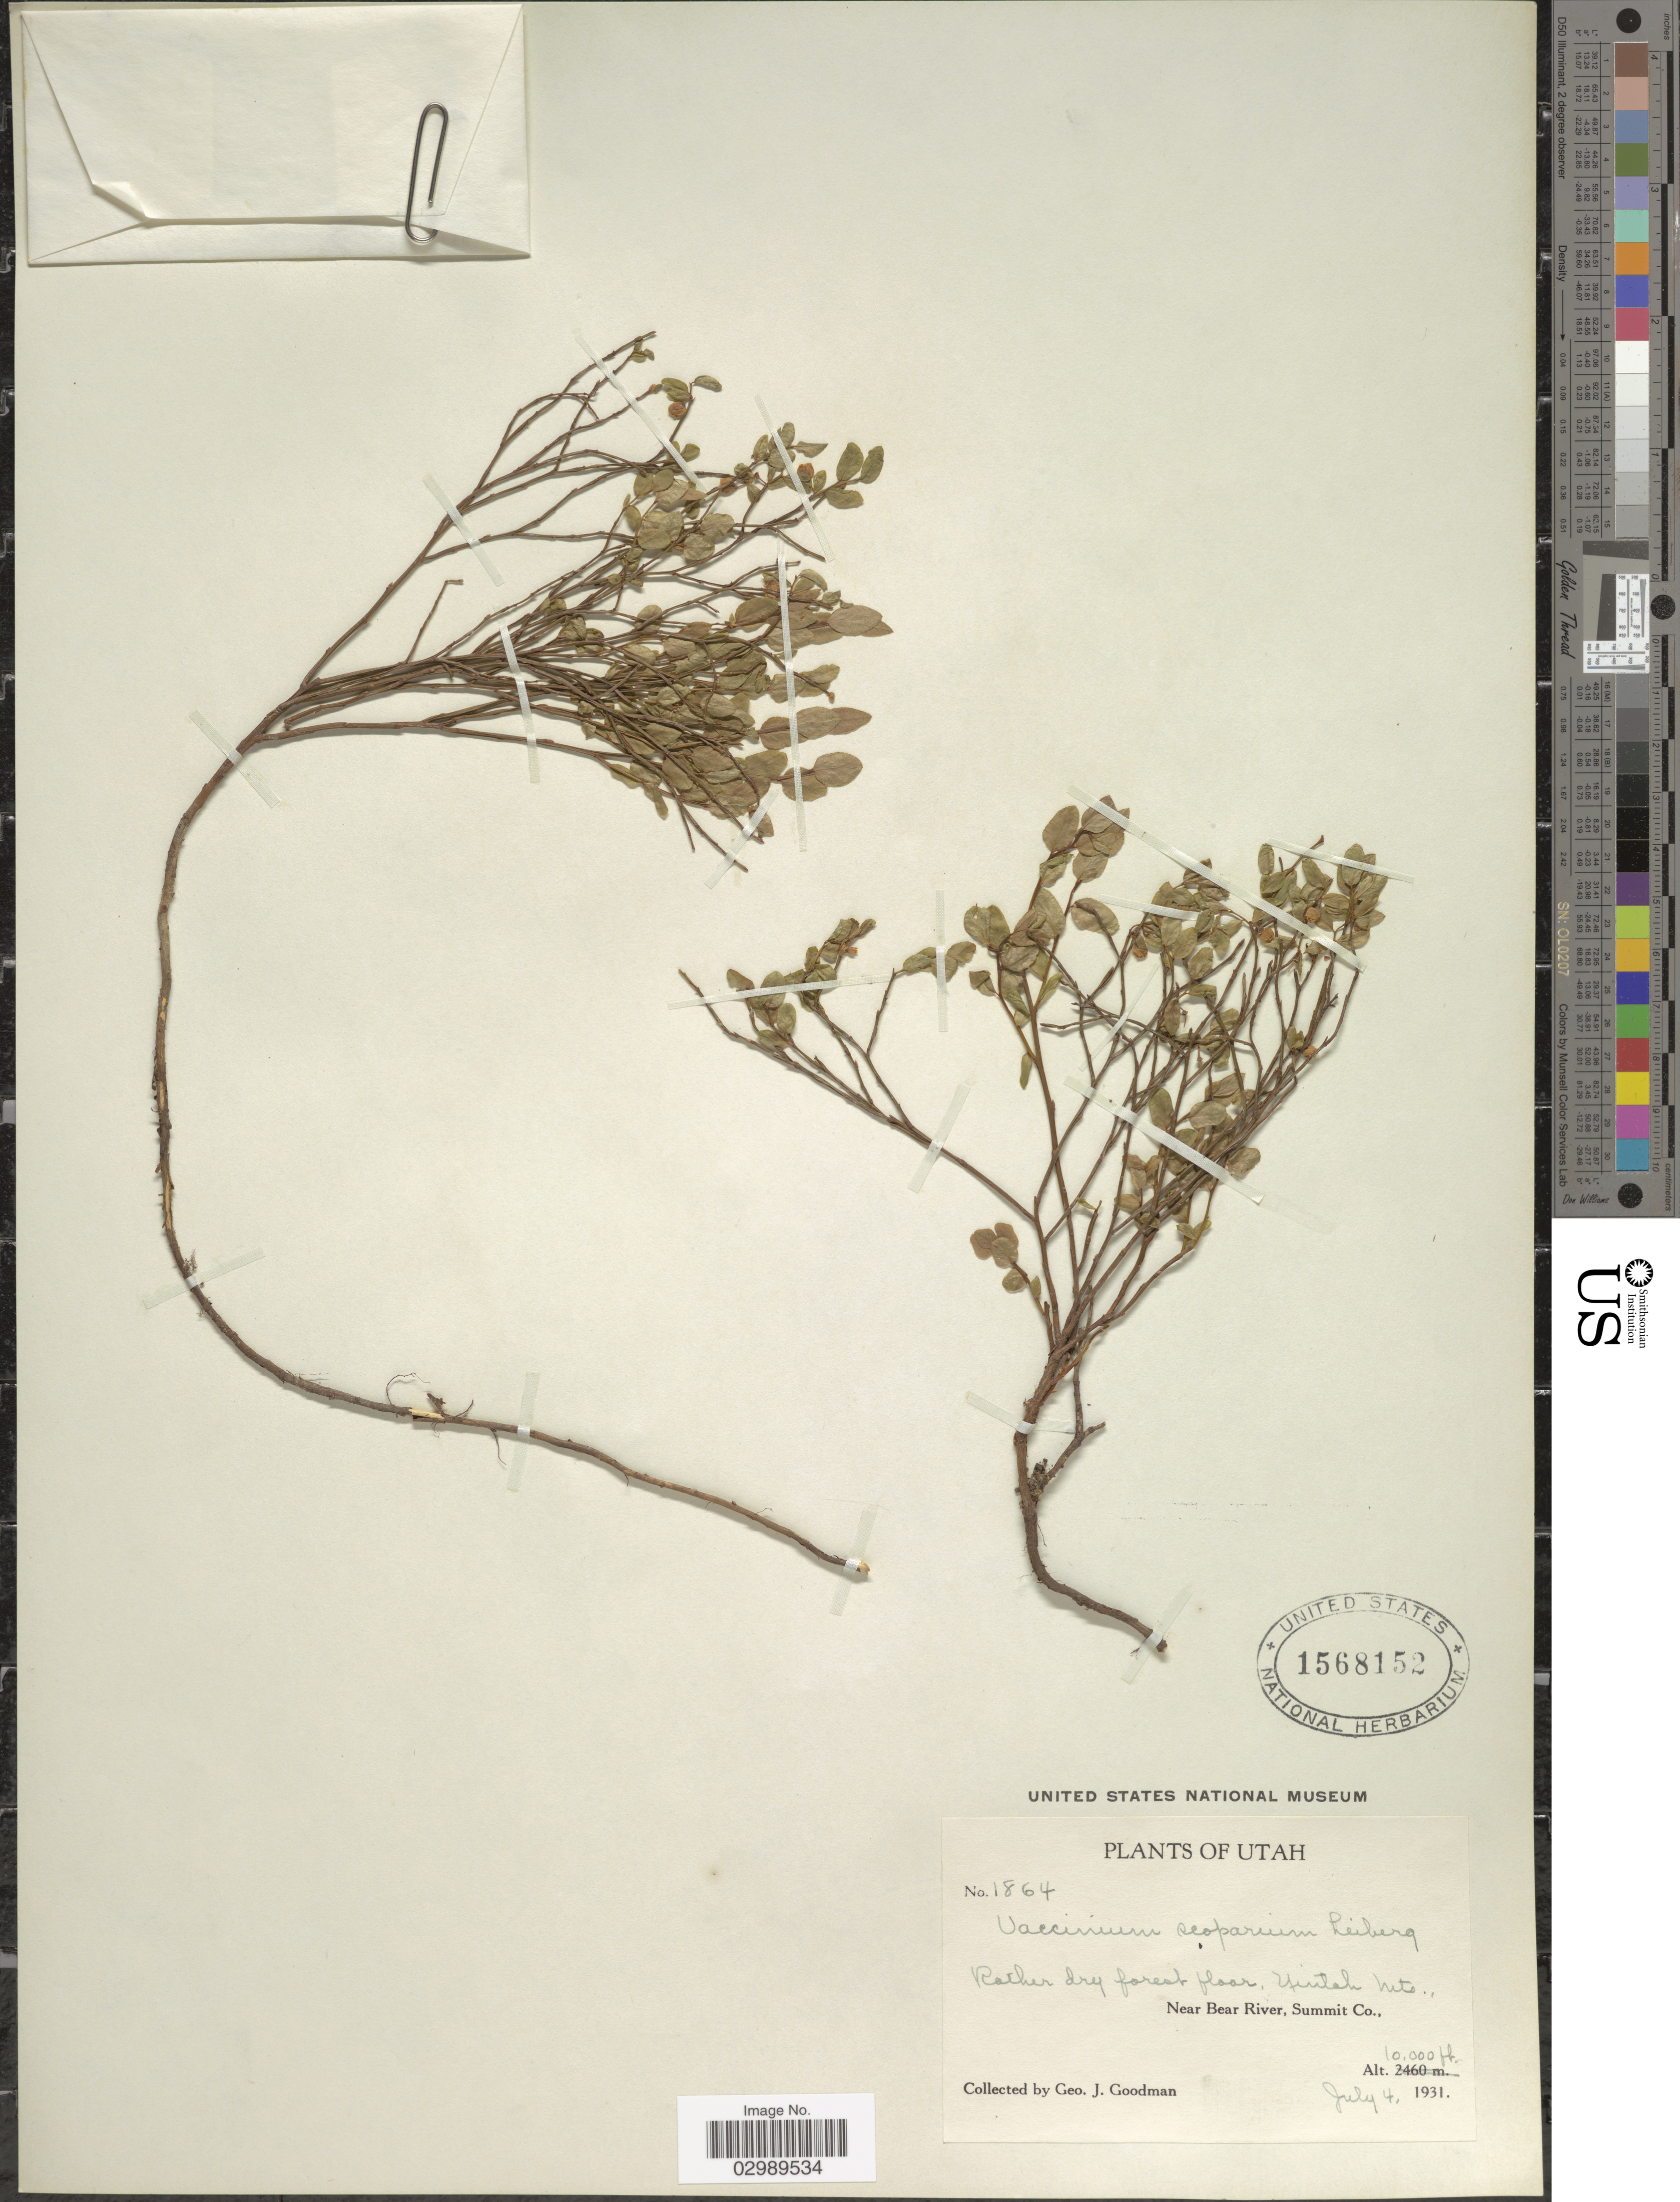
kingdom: Plantae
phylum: Tracheophyta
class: Magnoliopsida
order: Ericales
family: Ericaceae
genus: Vaccinium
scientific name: Vaccinium scoparium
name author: Leiberg ex Coville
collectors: G. J. Goodman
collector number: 1864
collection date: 1931-07-04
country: United States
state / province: Utah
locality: Uintah Mts., Near Bear River, Summit Co.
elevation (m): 3048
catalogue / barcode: US 1568152